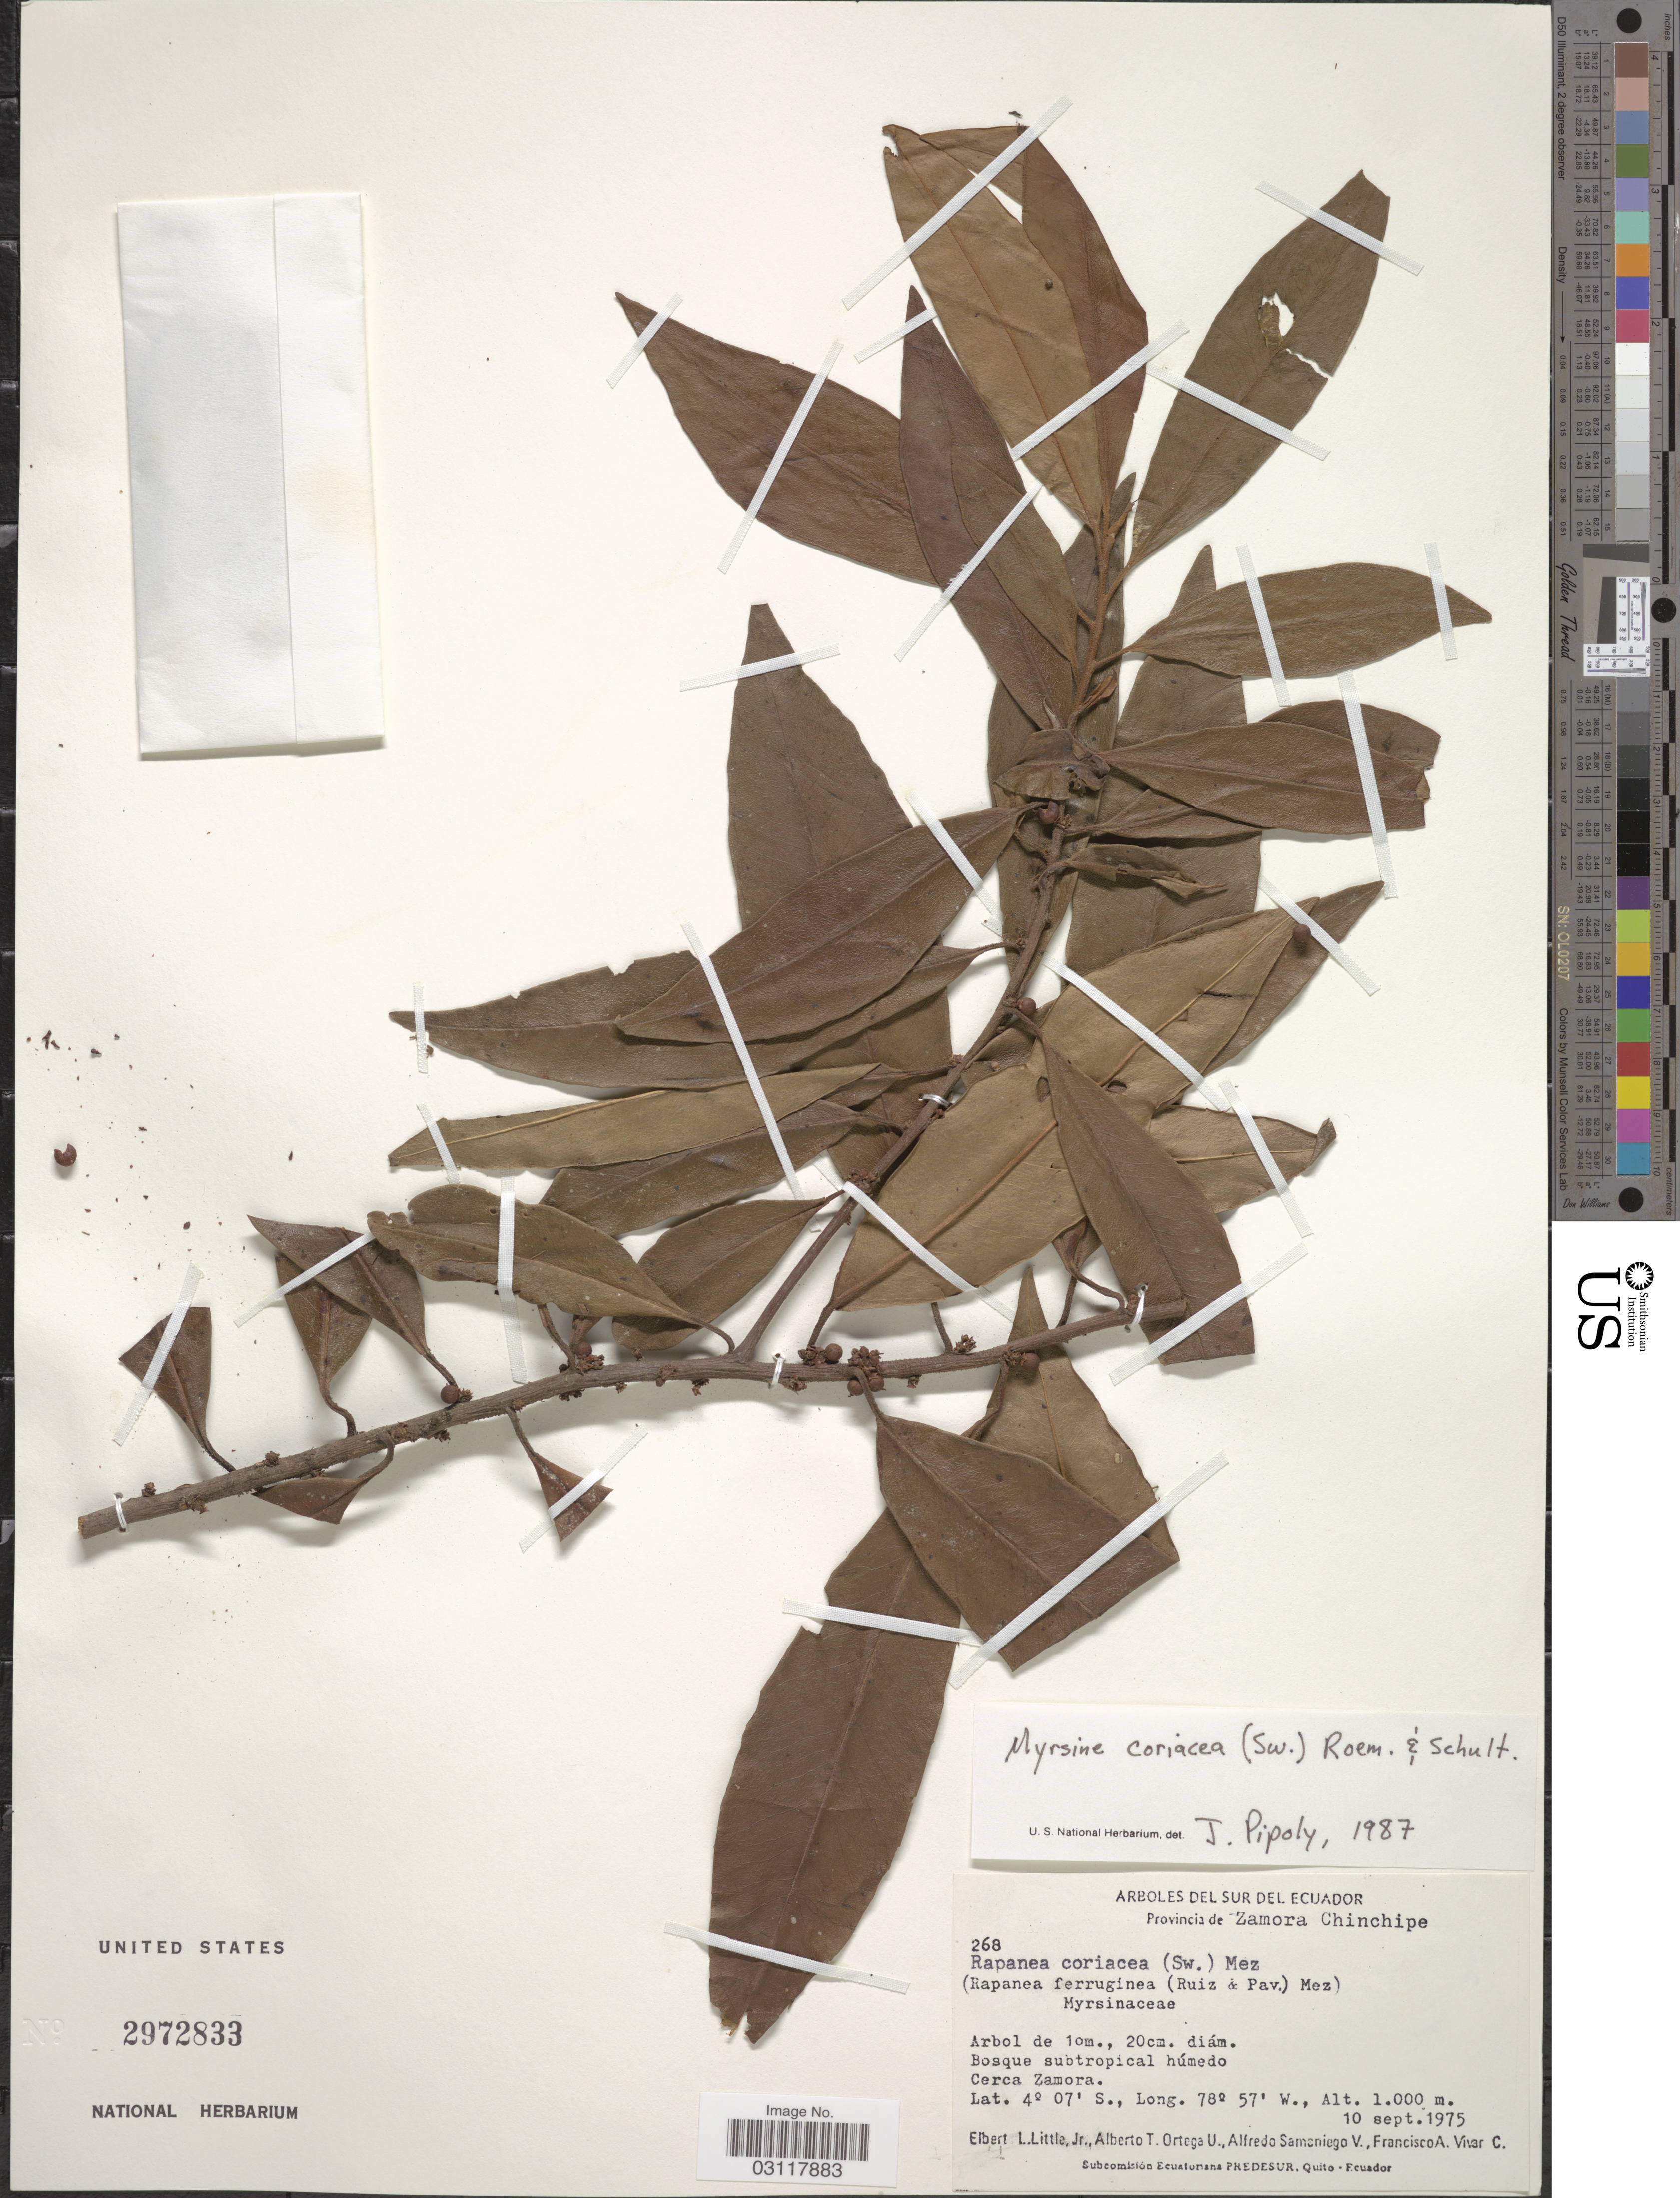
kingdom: Plantae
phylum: Tracheophyta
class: Magnoliopsida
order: Ericales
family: Primulaceae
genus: Rapanea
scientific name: Rapanea ferruginea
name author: (Ruiz & Pav.) Mez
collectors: E. L. Little, A. T. Ortega U., A. Samaniego & F. A. Vivar C.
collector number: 268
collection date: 1975-09-10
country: Ecuador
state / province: Zamora-Chinchipe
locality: Sur del Ecuador. Cerca Zamora.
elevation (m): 1000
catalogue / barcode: US 2972833